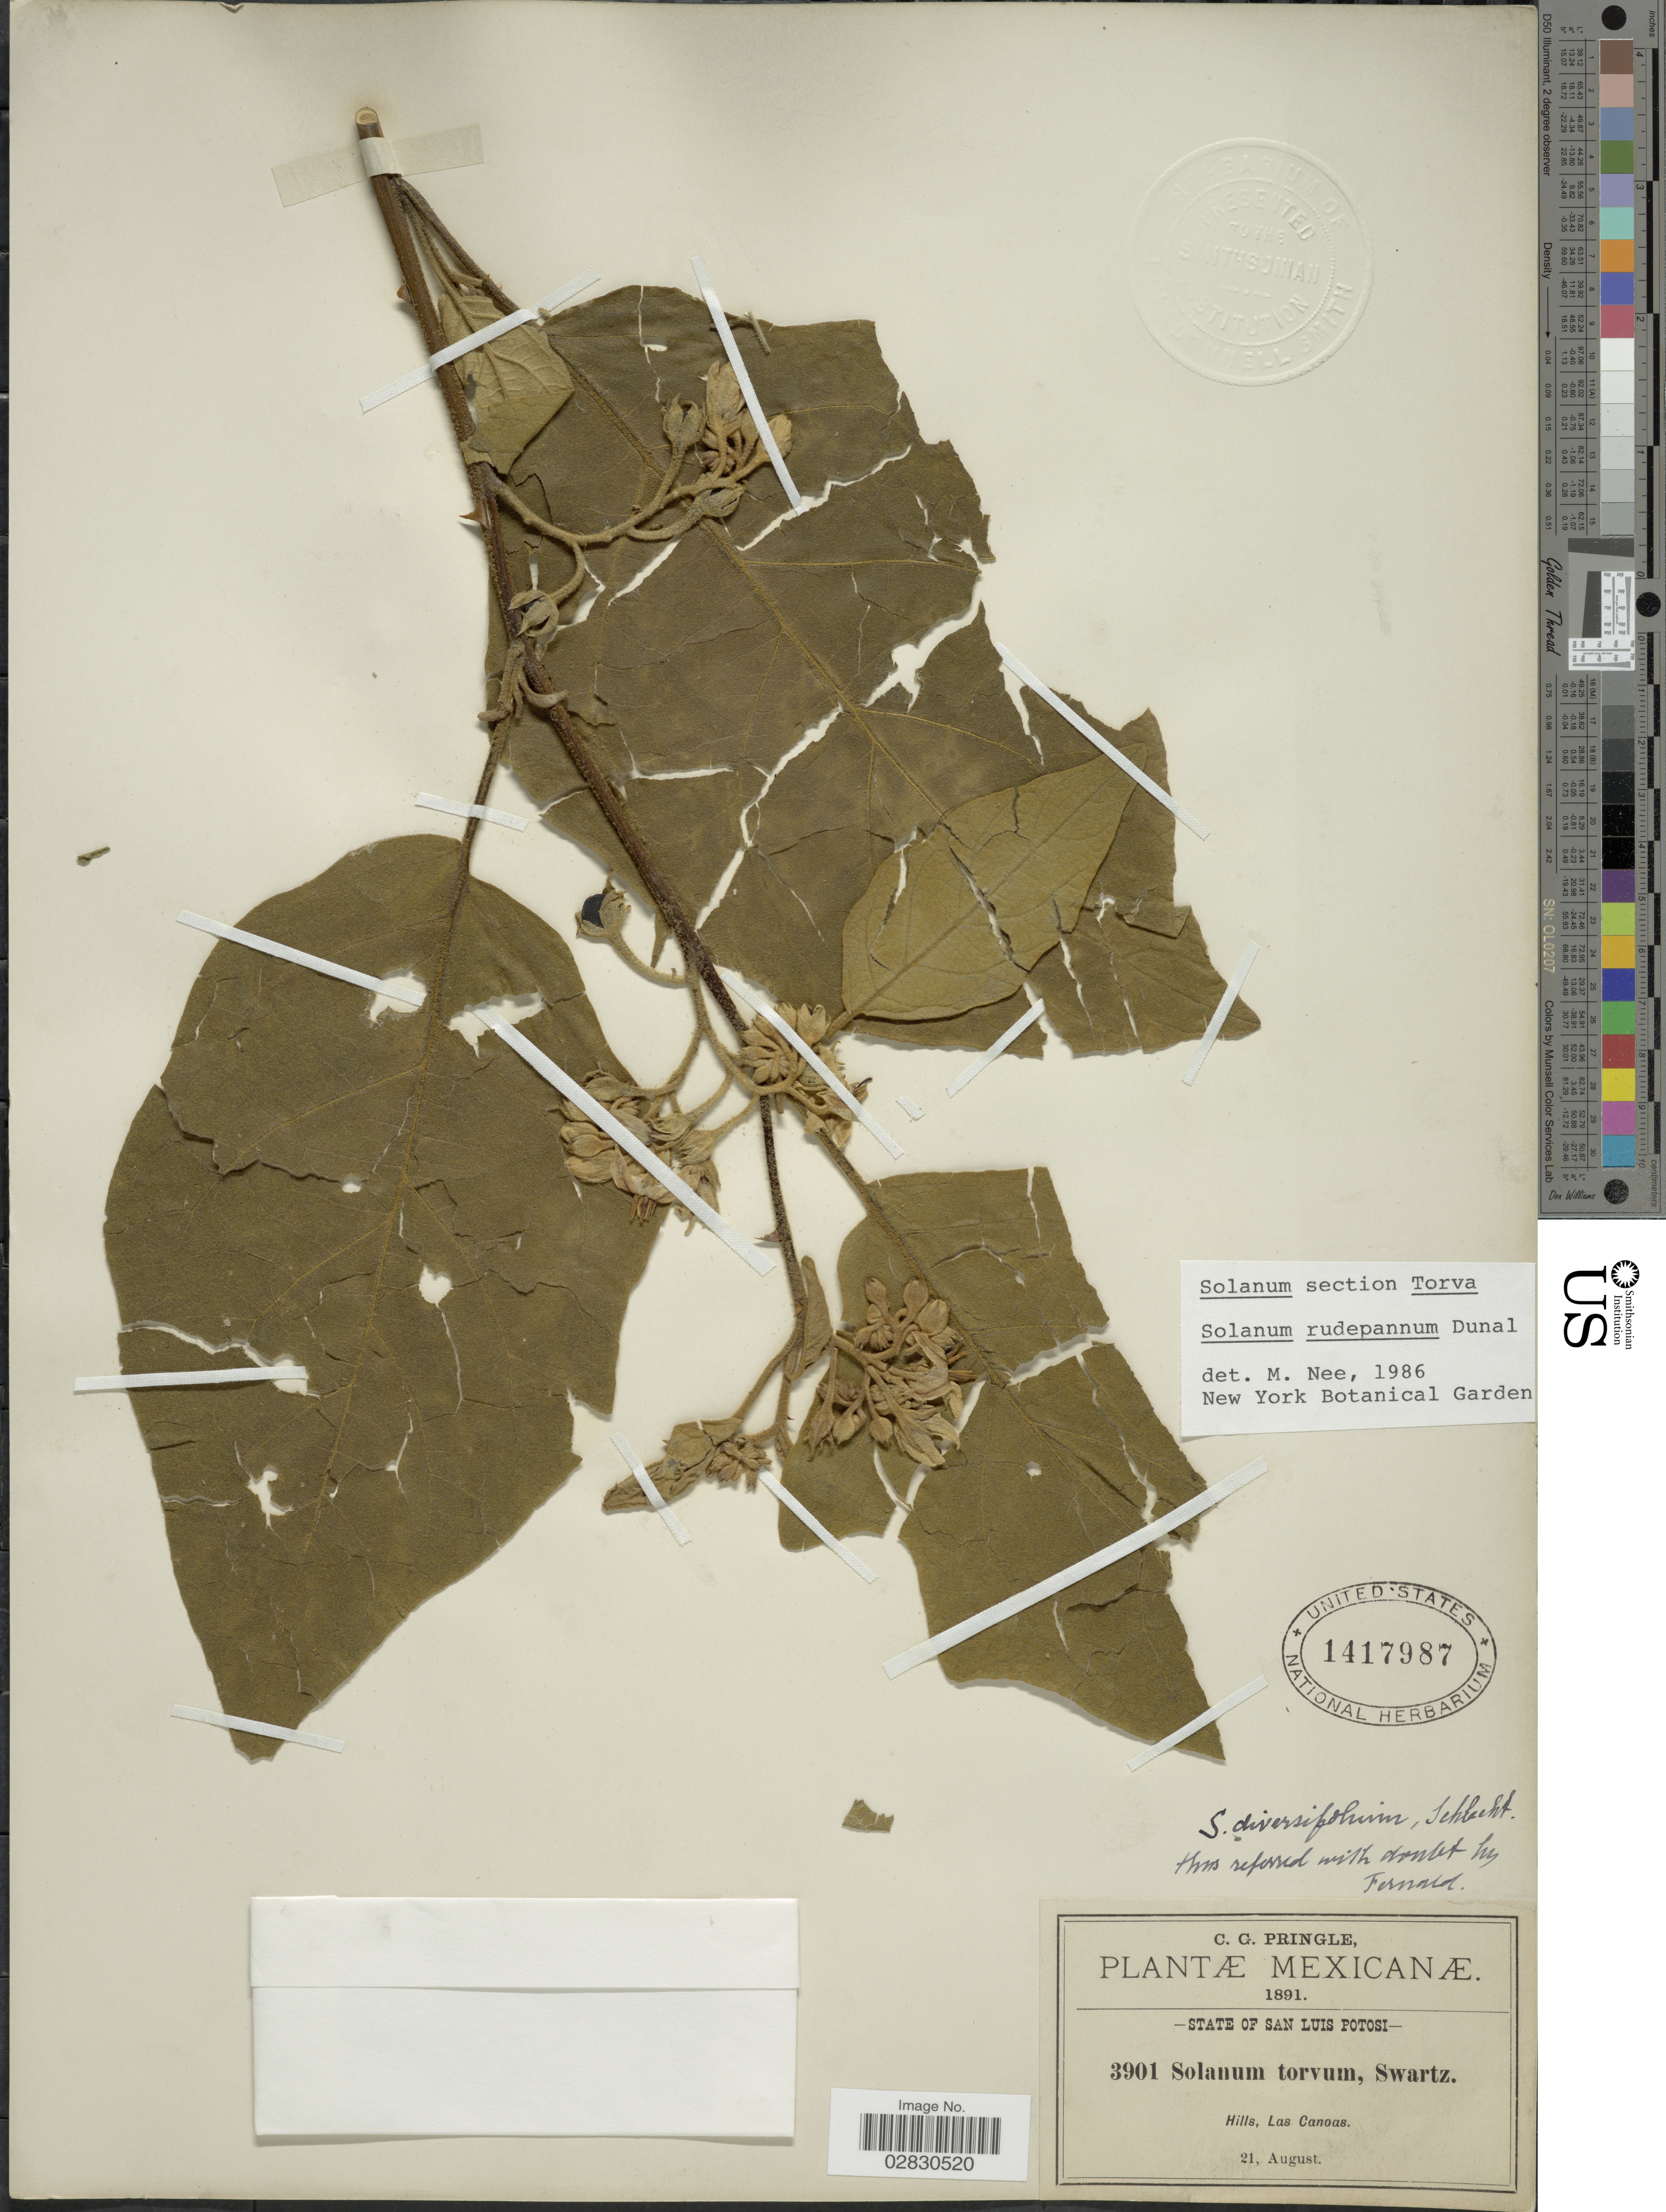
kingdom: Plantae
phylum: Tracheophyta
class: Magnoliopsida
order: Solanales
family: Solanaceae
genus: Solanum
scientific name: Solanum rudepannum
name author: Dunal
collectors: C. G. Pringle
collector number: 3901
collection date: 1891-08-21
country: Mexico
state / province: San Luis Potosí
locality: Hills, Las Canoas.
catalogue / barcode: US 1417987